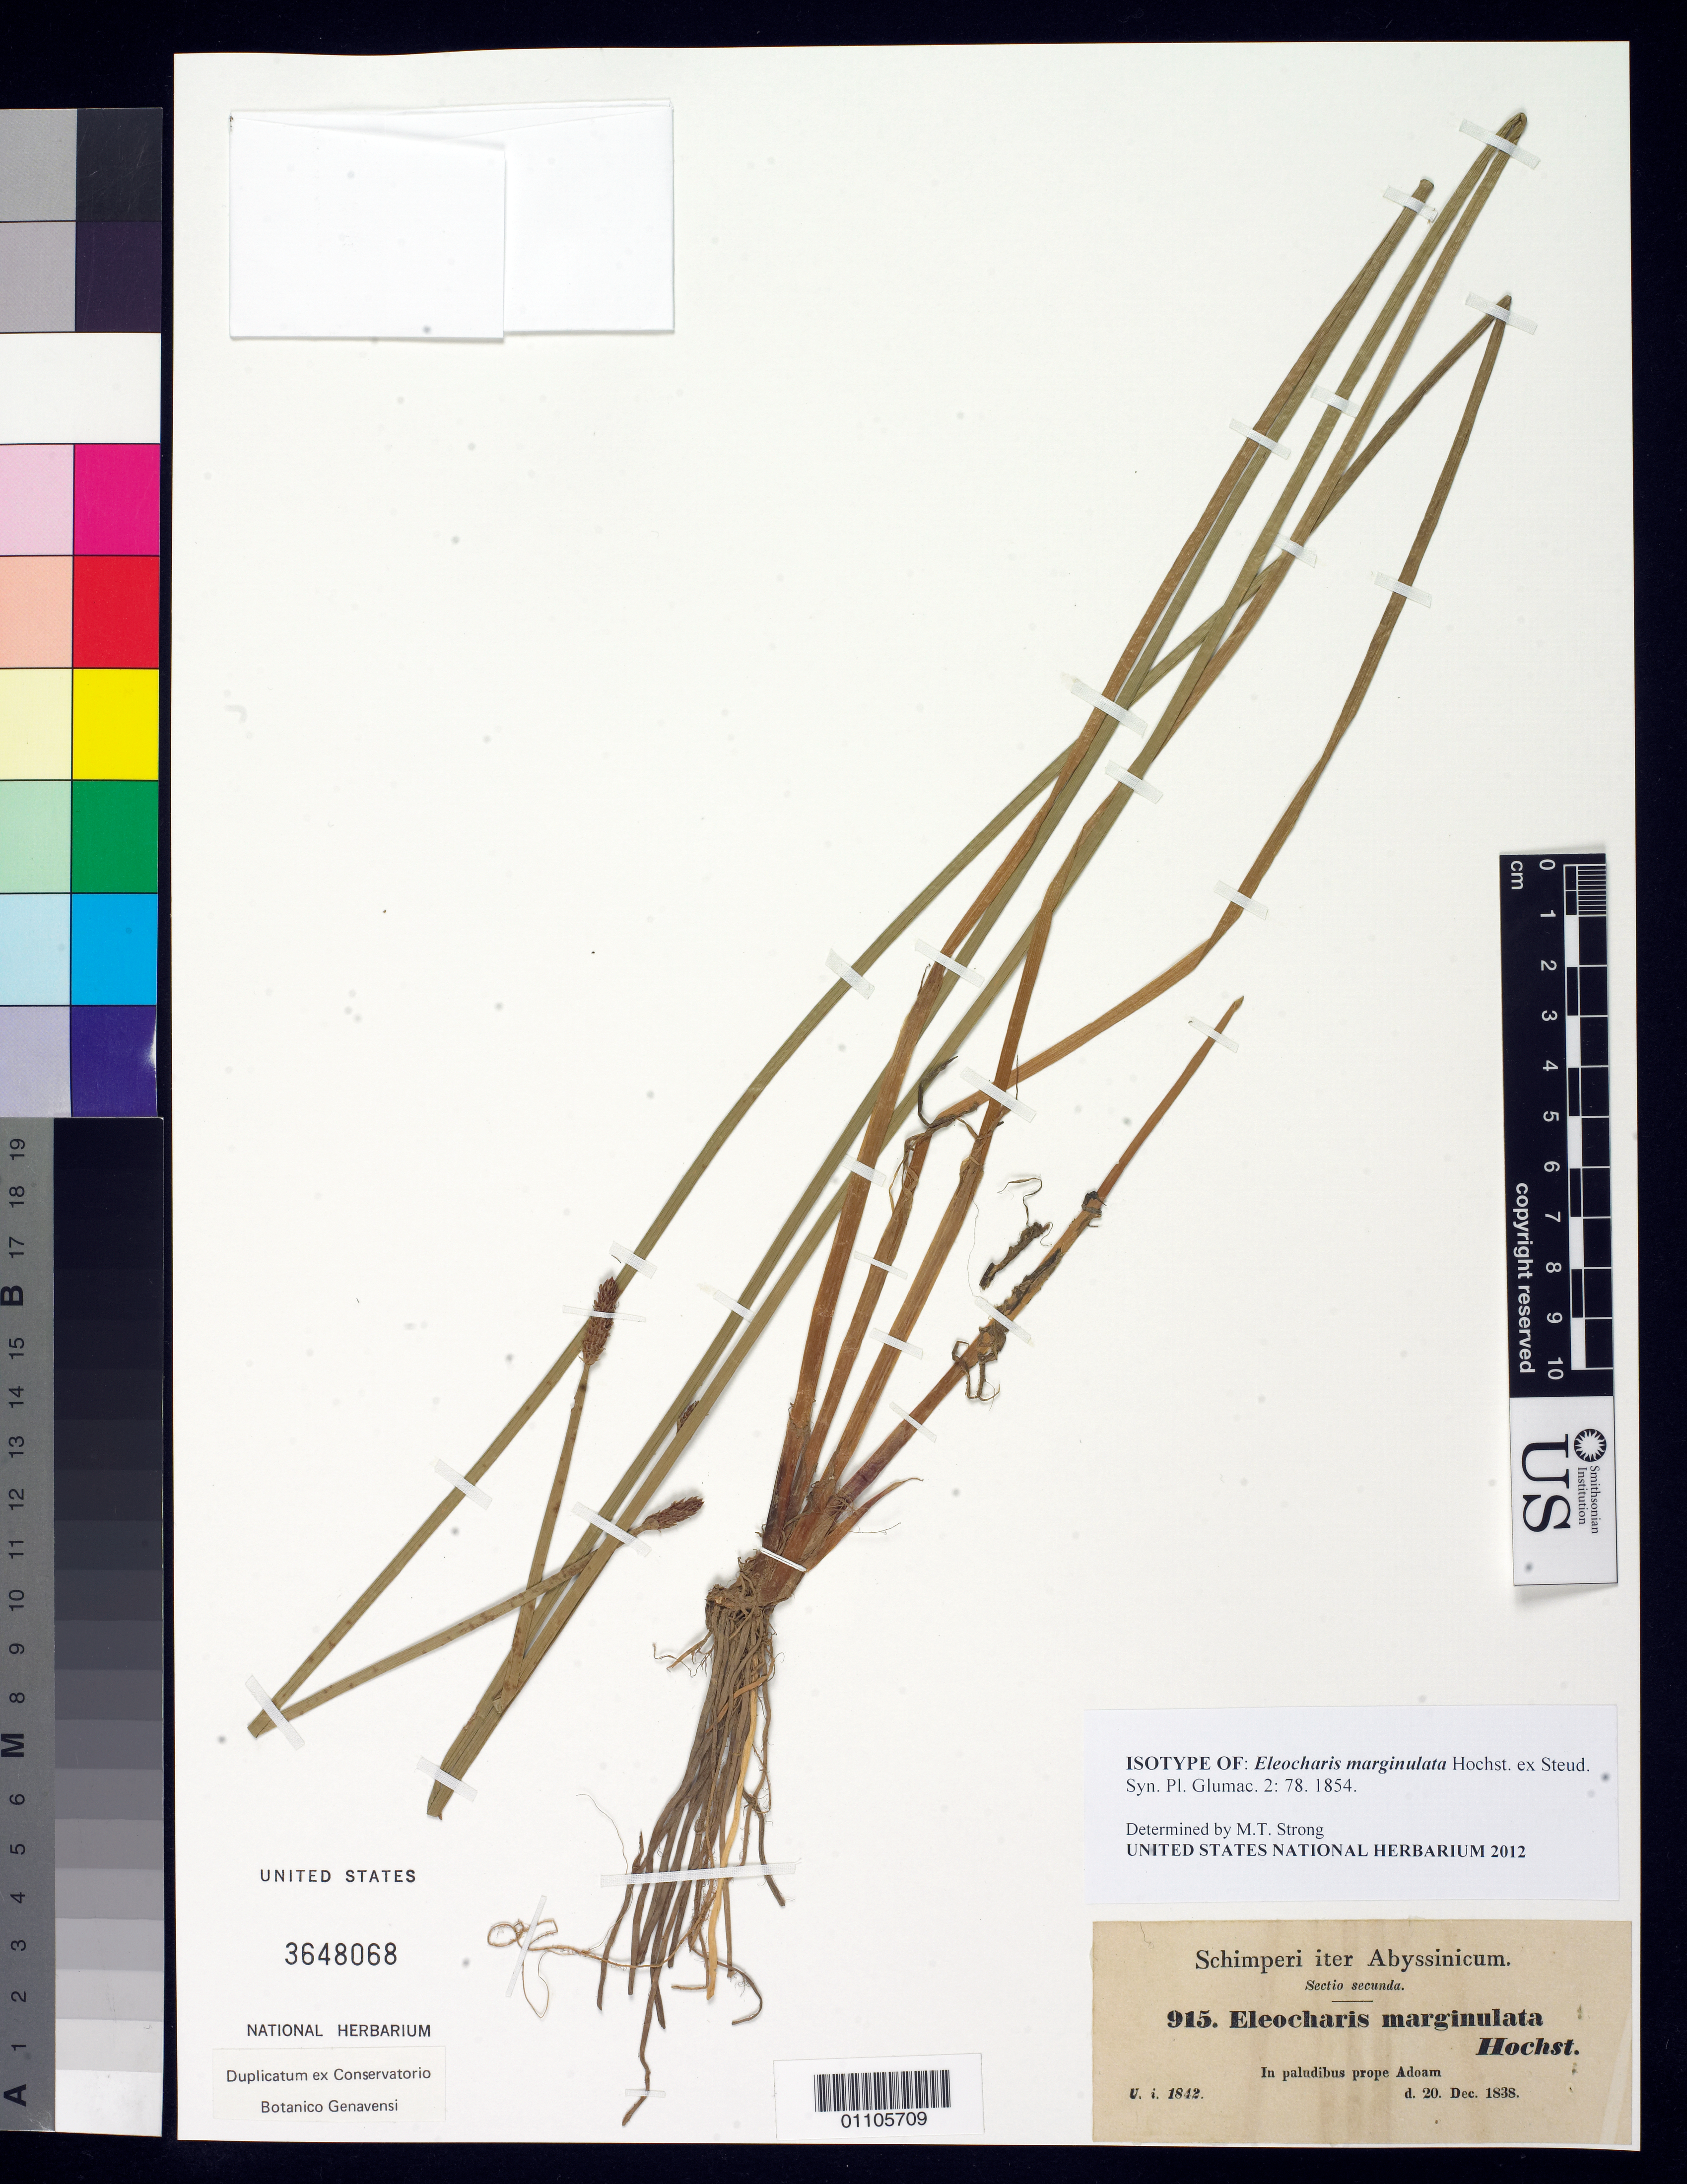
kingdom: Plantae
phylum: Tracheophyta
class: Liliopsida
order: Poales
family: Cyperaceae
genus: Eleocharis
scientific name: Eleocharis marginulata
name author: Hochst. ex Steud.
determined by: Strong, M. T., (US), Smithsonian Institution - National Museum of Natural History (UNITED STATES)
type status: Isotype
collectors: G. W. Schimper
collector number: II 915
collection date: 1838-12-20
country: Ethiopia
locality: "Abyssinia", in paludibus prope Adoam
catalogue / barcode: US 3648068